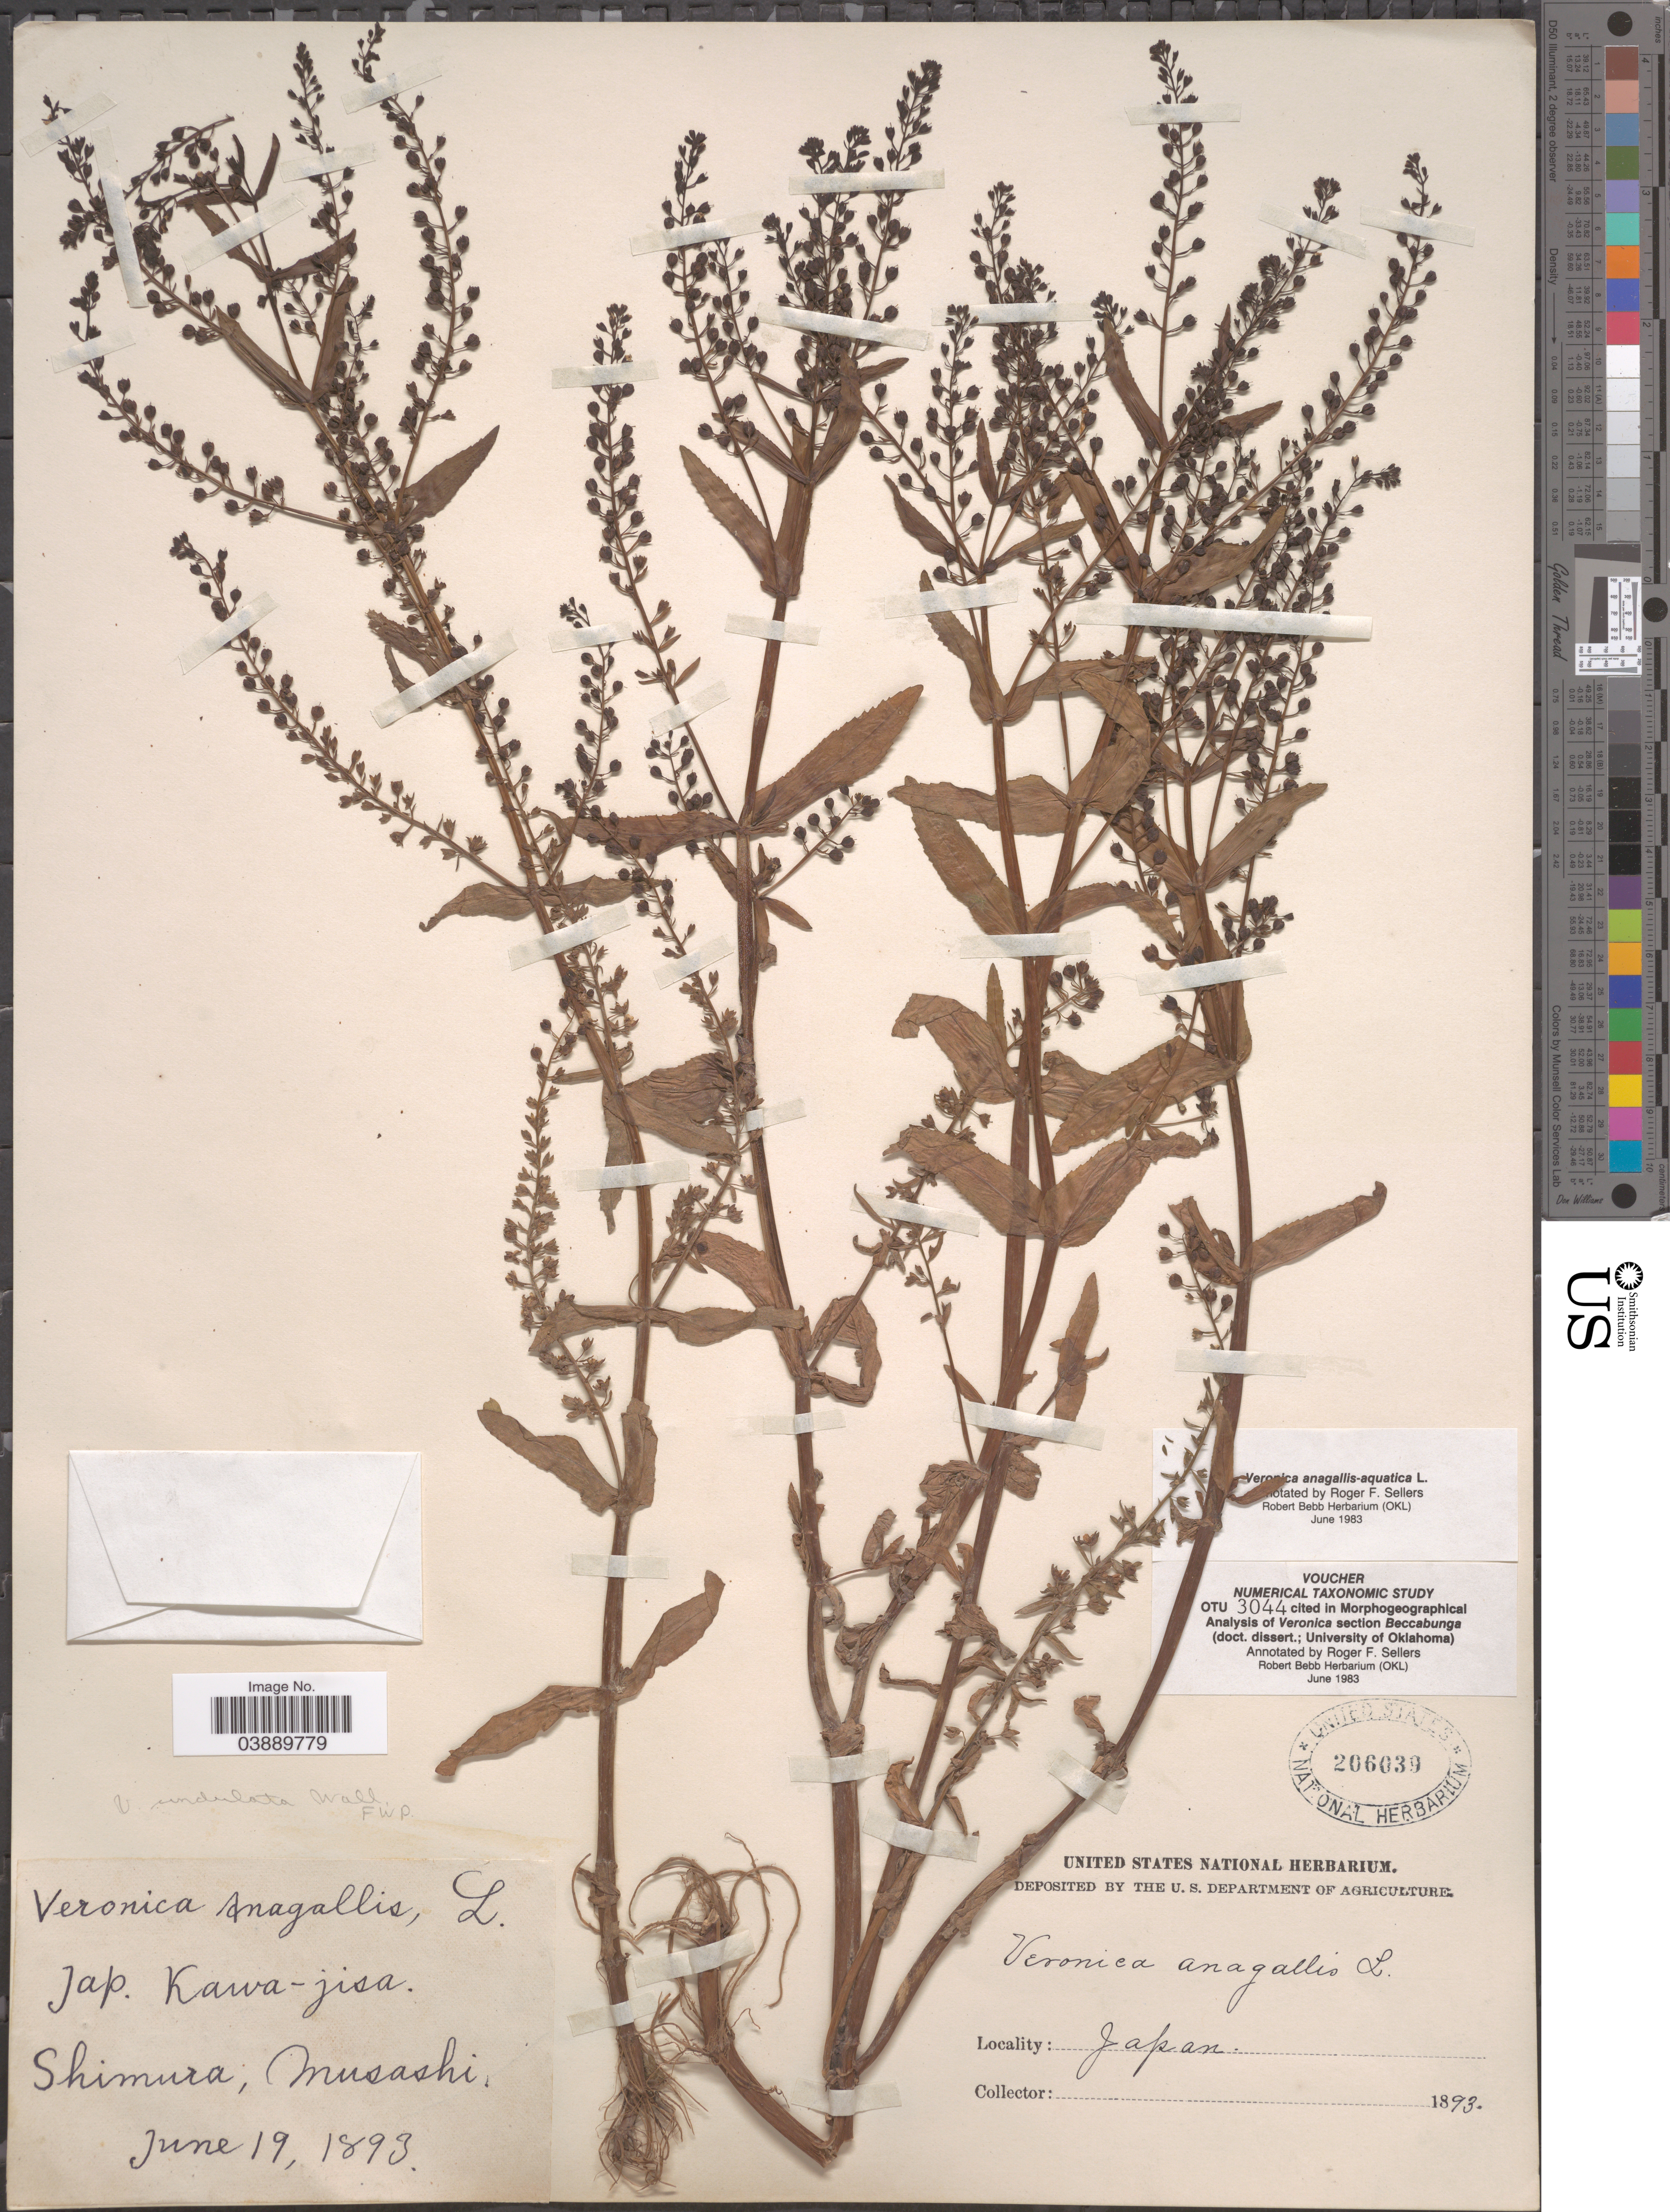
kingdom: Plantae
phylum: Tracheophyta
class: Magnoliopsida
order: Lamiales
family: Plantaginaceae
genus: Veronica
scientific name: Veronica anagallis-aquatica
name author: L.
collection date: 1893-06-19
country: Japan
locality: Shimura, Musashi.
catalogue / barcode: US 206039